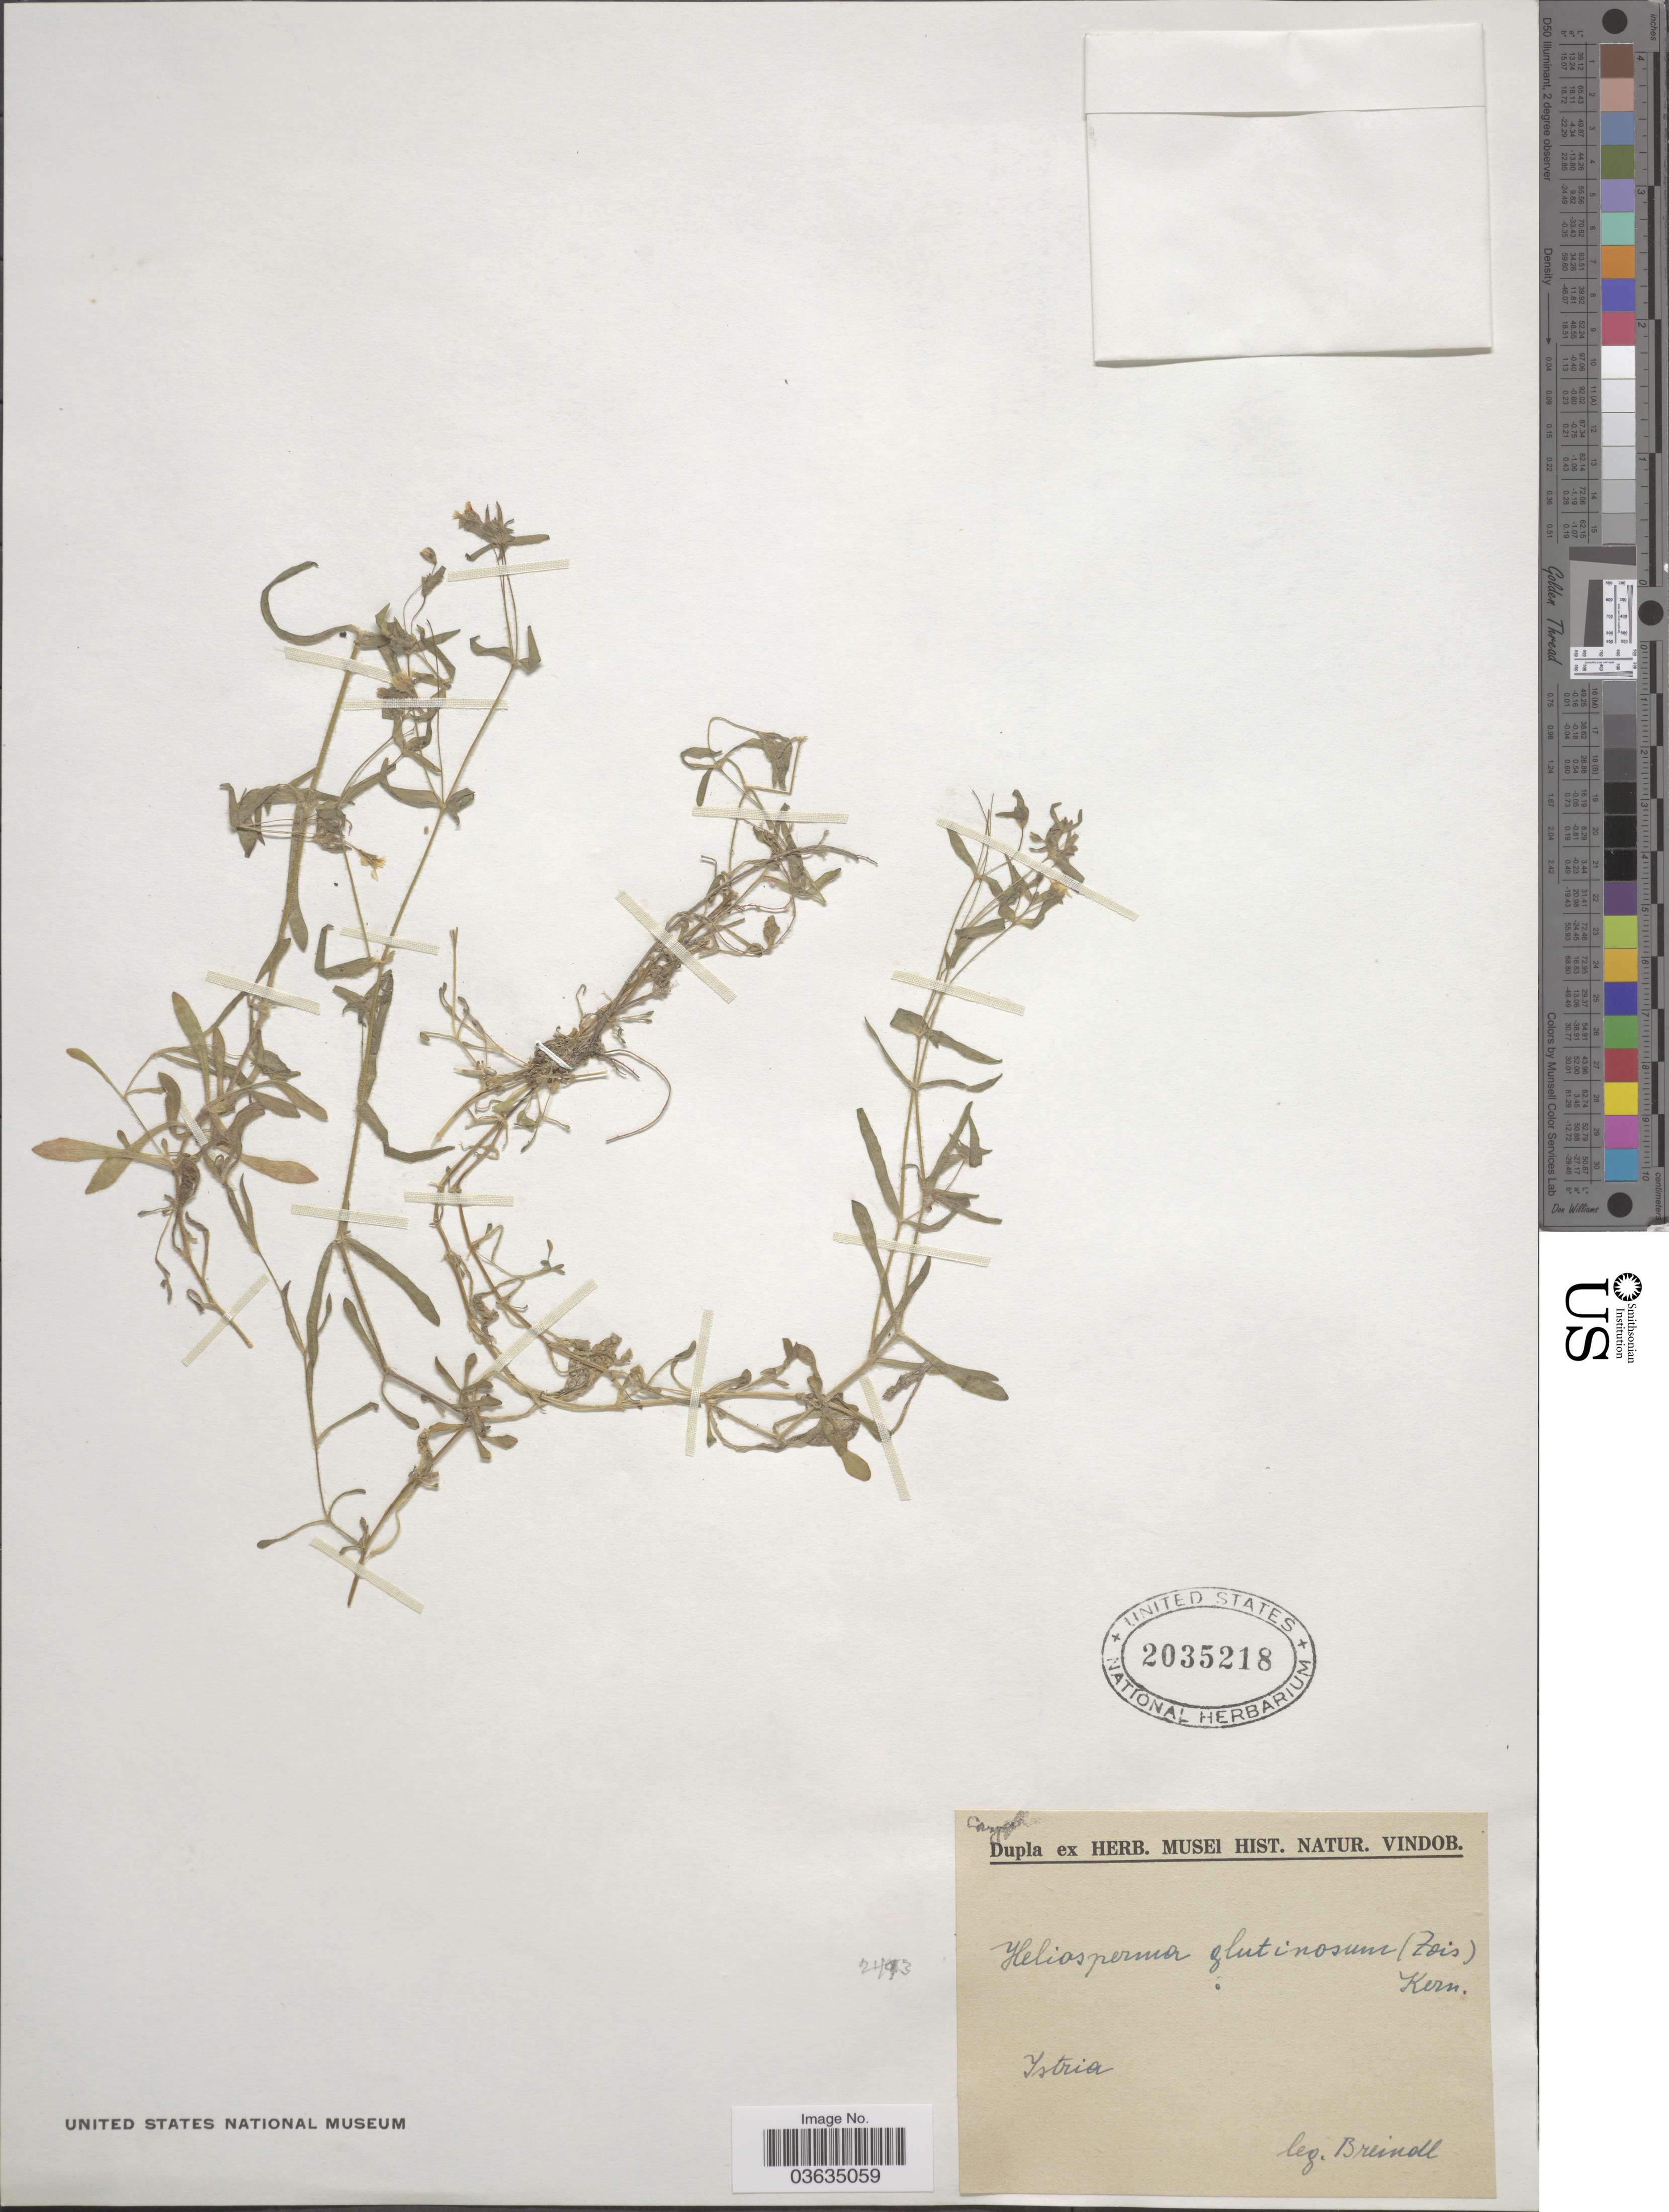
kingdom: Plantae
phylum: Tracheophyta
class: Magnoliopsida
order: Caryophyllales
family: Caryophyllaceae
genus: Heliosperma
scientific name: Heliosperma glutinosum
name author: Rchb. ex Jur.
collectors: Breindl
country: Croatia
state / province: Istria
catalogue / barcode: US 2035218